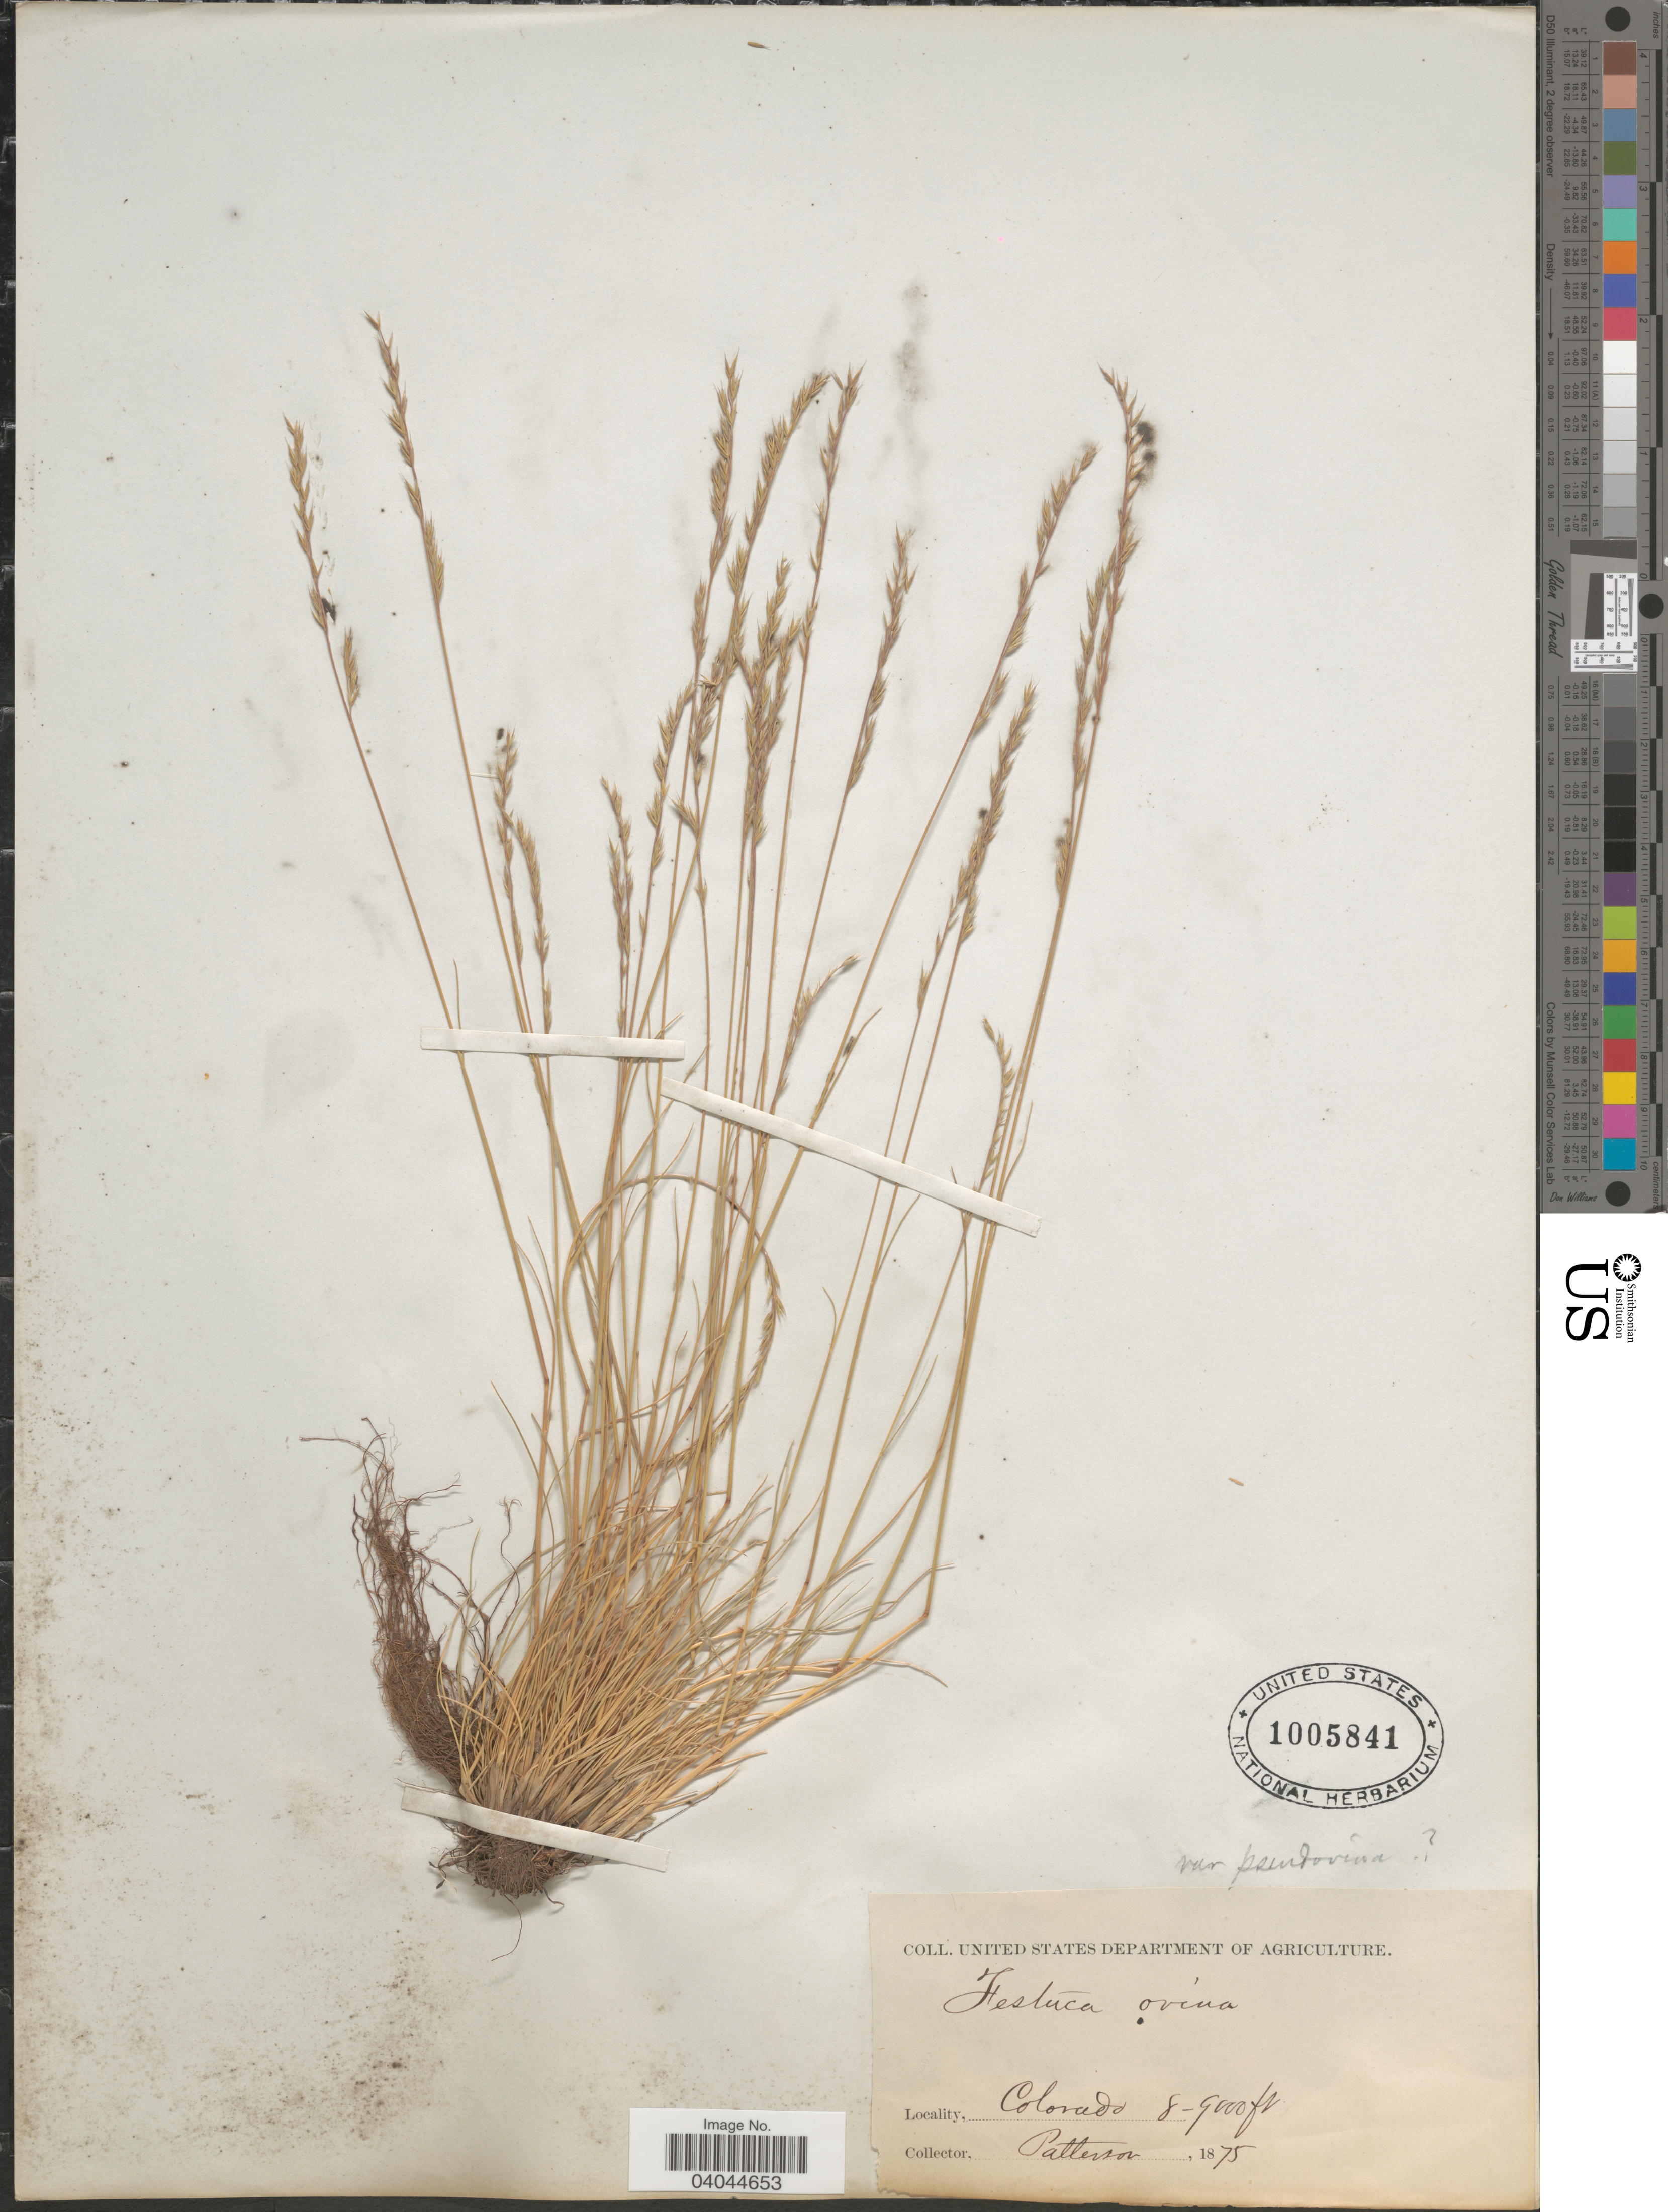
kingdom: Plantae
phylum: Tracheophyta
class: Liliopsida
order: Poales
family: Poaceae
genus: Festuca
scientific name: Festuca ovina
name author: L.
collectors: -. Patterson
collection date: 1875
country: United States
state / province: Colorado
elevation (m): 2438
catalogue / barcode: US 1005841